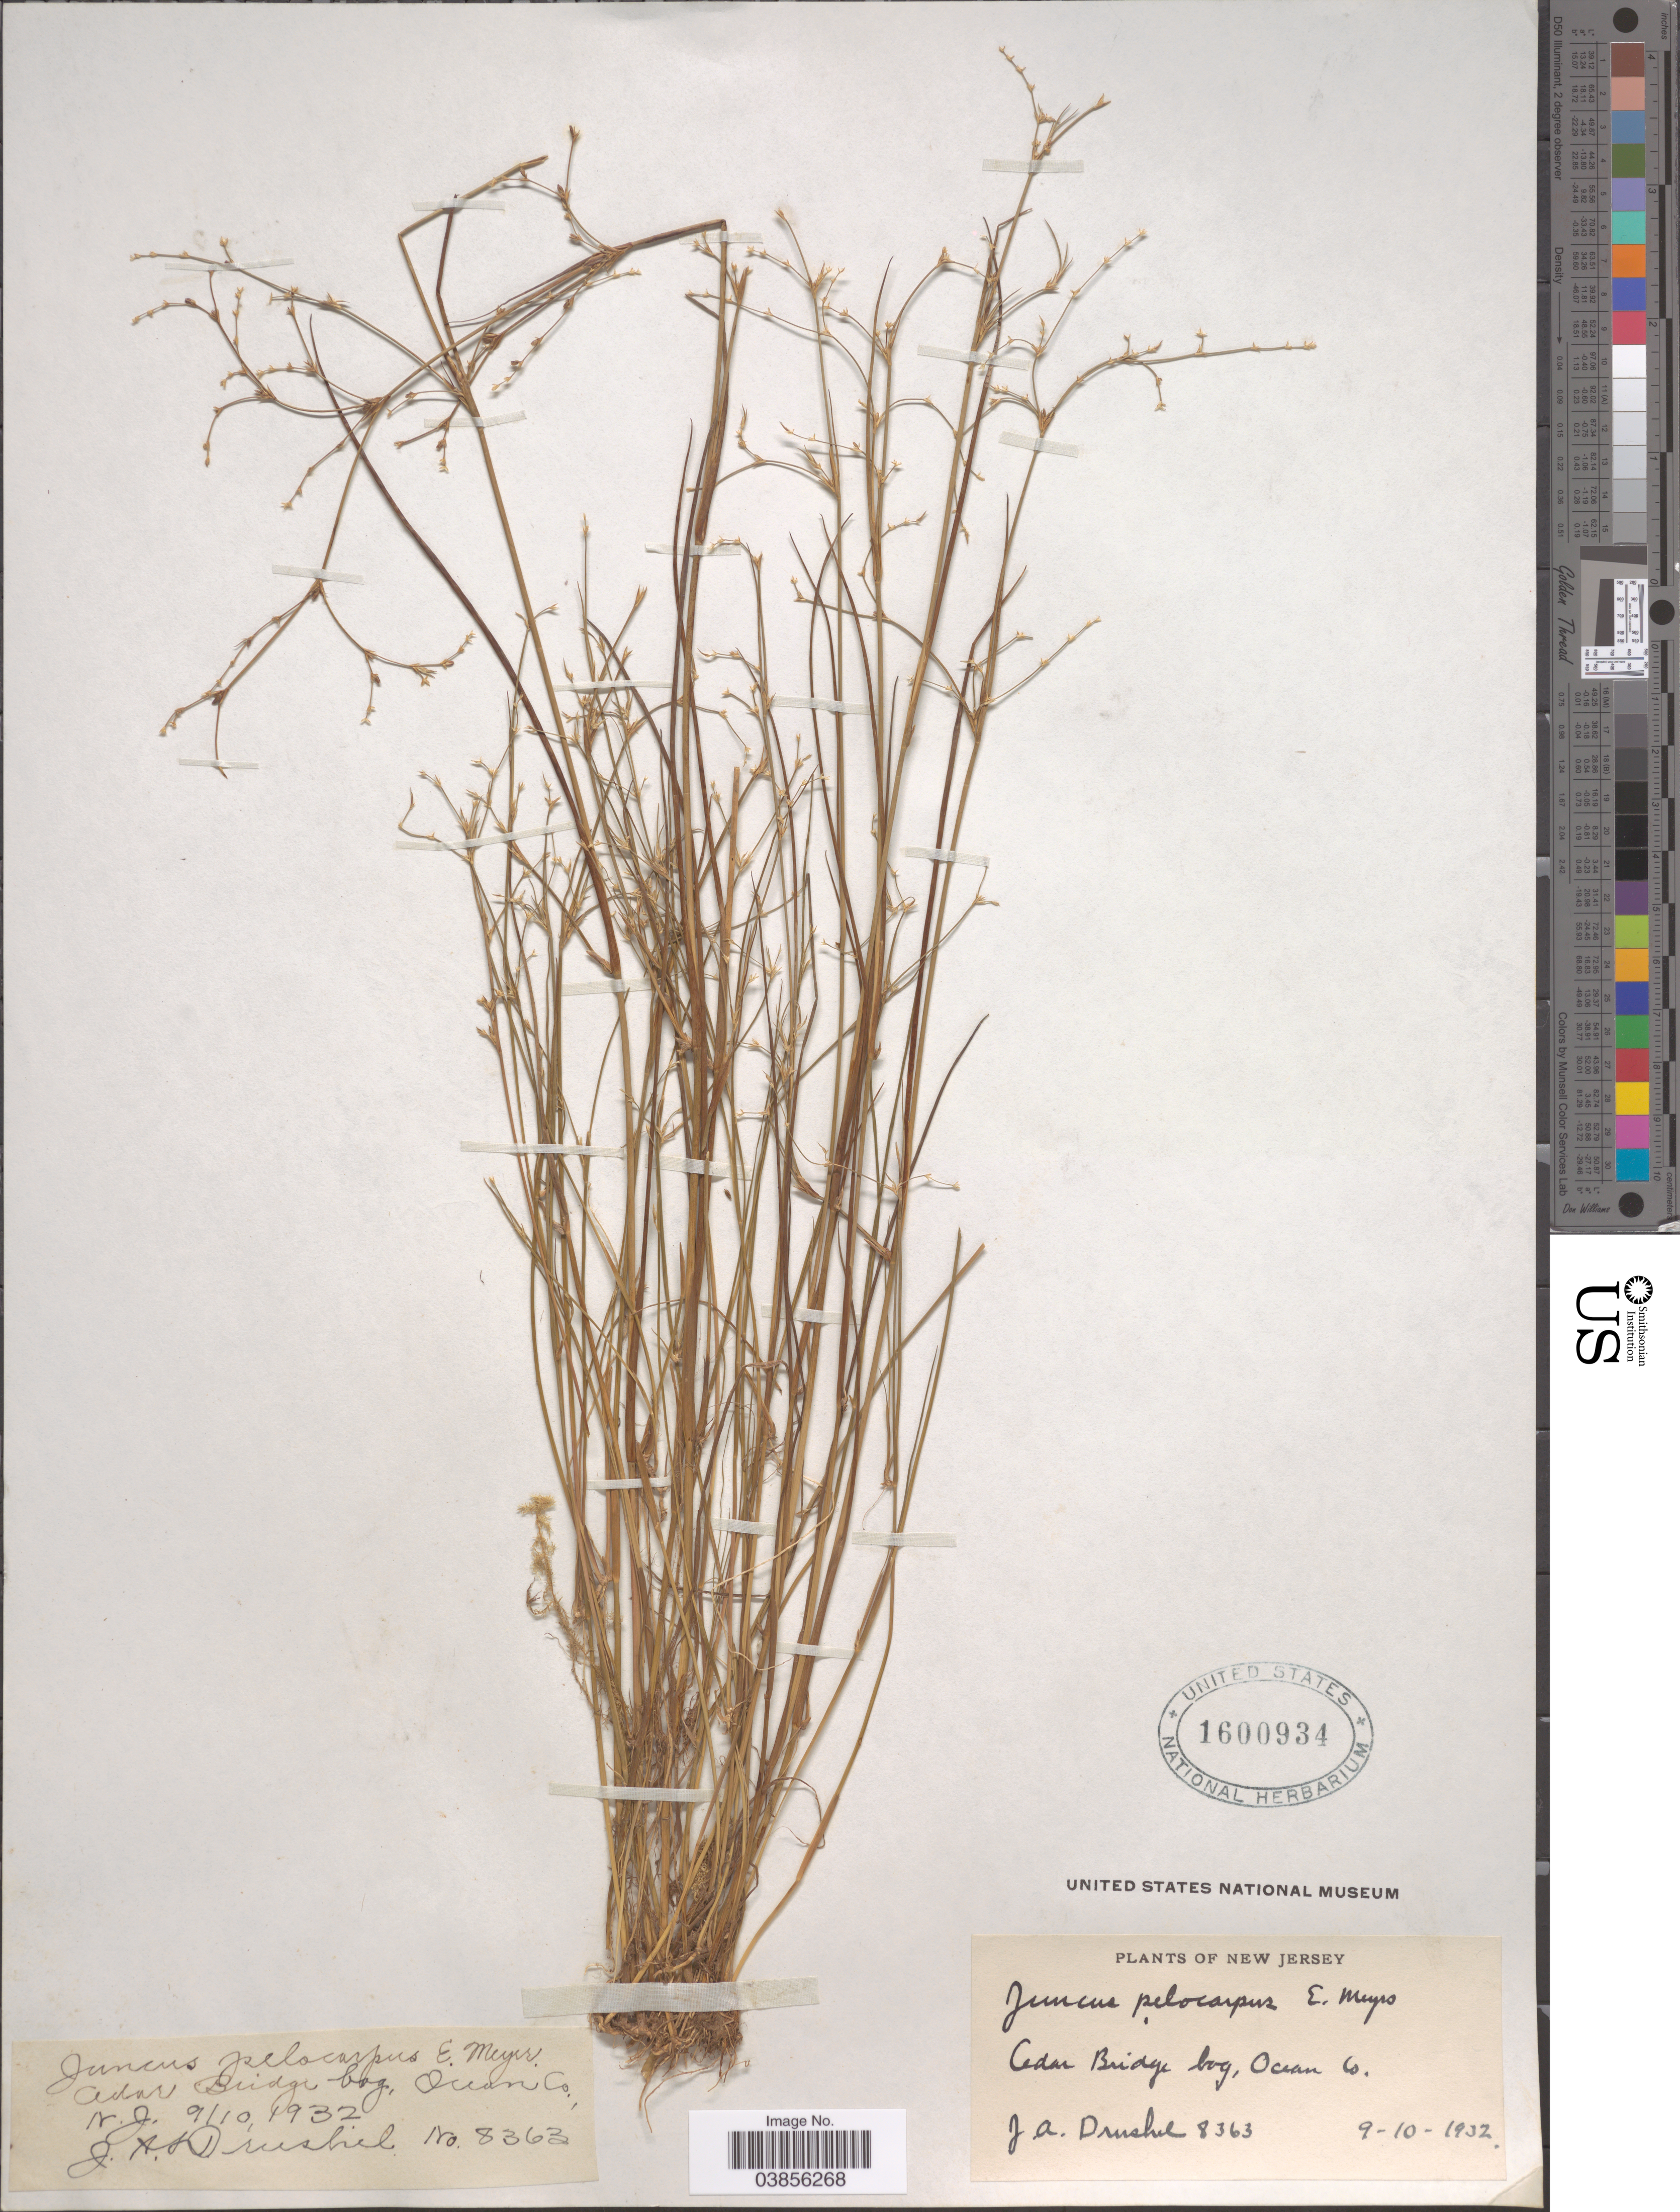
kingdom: Plantae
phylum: Tracheophyta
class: Liliopsida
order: Poales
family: Juncaceae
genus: Juncus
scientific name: Juncus pelocarpus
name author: E. Mey.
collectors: J. A. Drushel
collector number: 8363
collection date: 1932-09-10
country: United States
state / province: New Jersey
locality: Cedar Bridge bog, Ocean Co.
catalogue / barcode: US 1600934